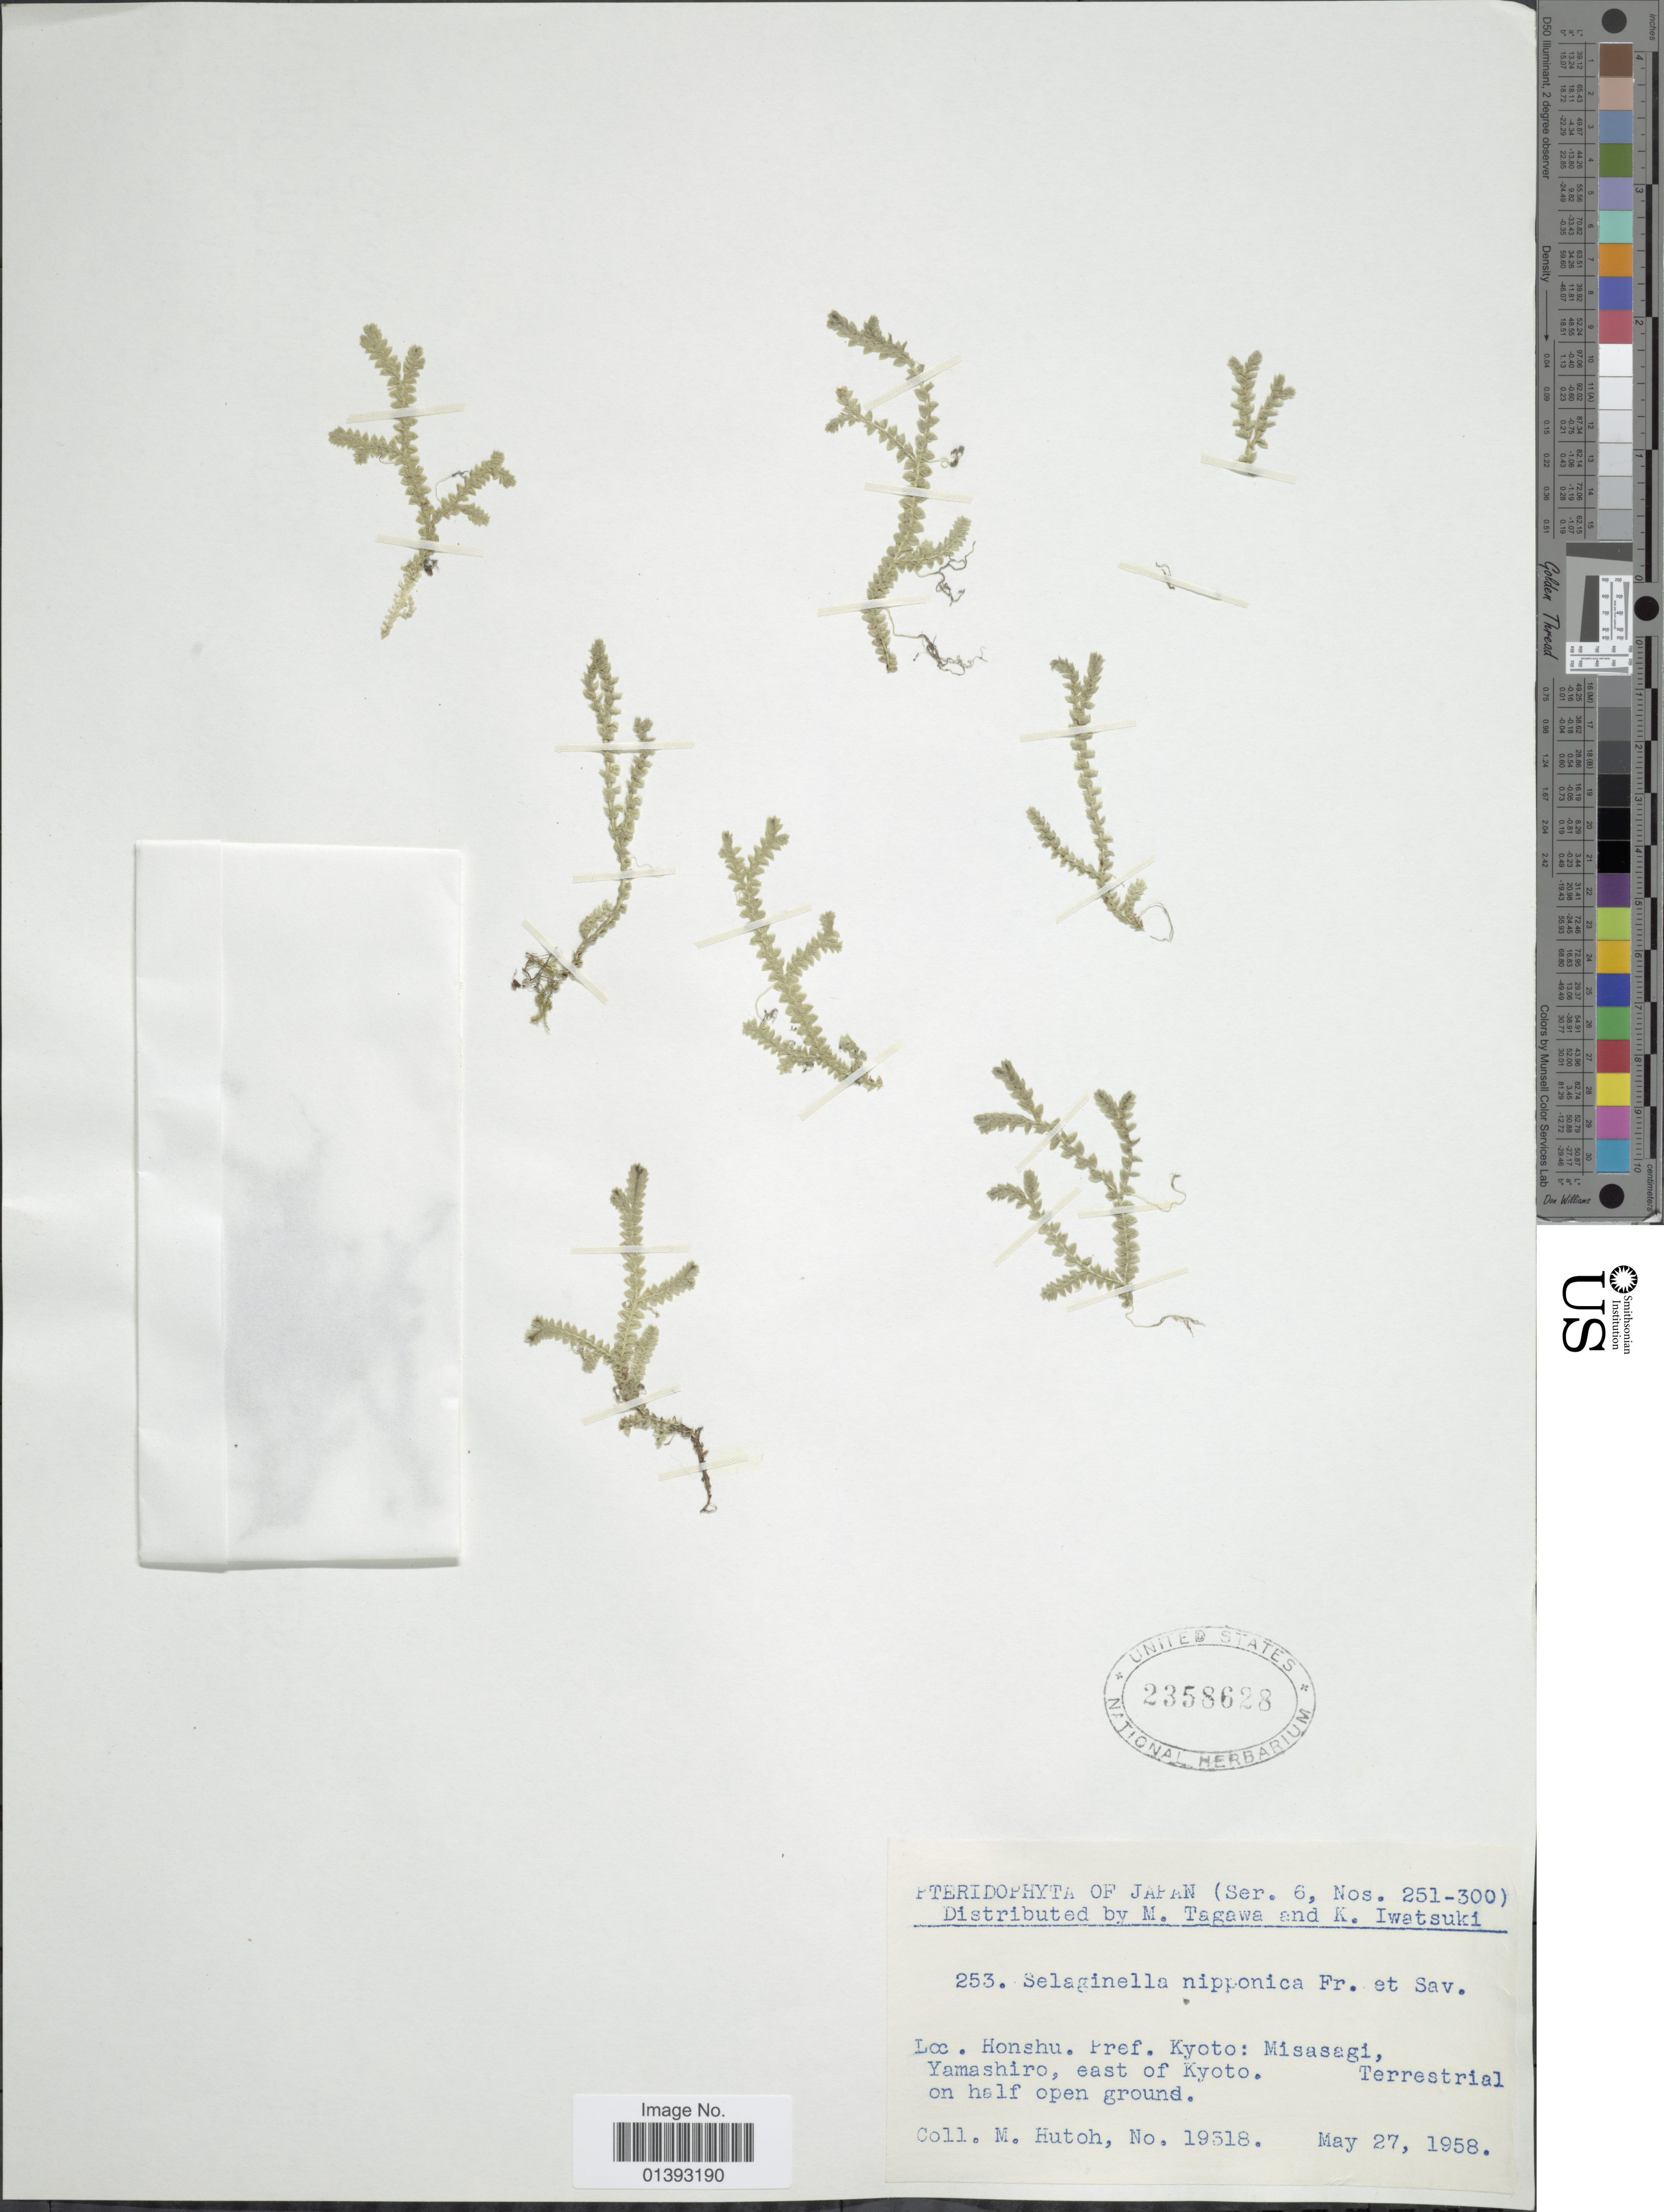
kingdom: Plantae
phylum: Tracheophyta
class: Lycopodiopsida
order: Selaginellales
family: Selaginellaceae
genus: Selaginella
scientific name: Selaginella nipponica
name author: Franch. & Sav.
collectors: M. Hutoh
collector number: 19318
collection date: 1958-05-27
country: Japan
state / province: Kyoto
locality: Honshu, pref.Kyoto: Misasagi, Yamashiro, east of Kyoto, terrestrial on half open ground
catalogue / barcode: US 2358628